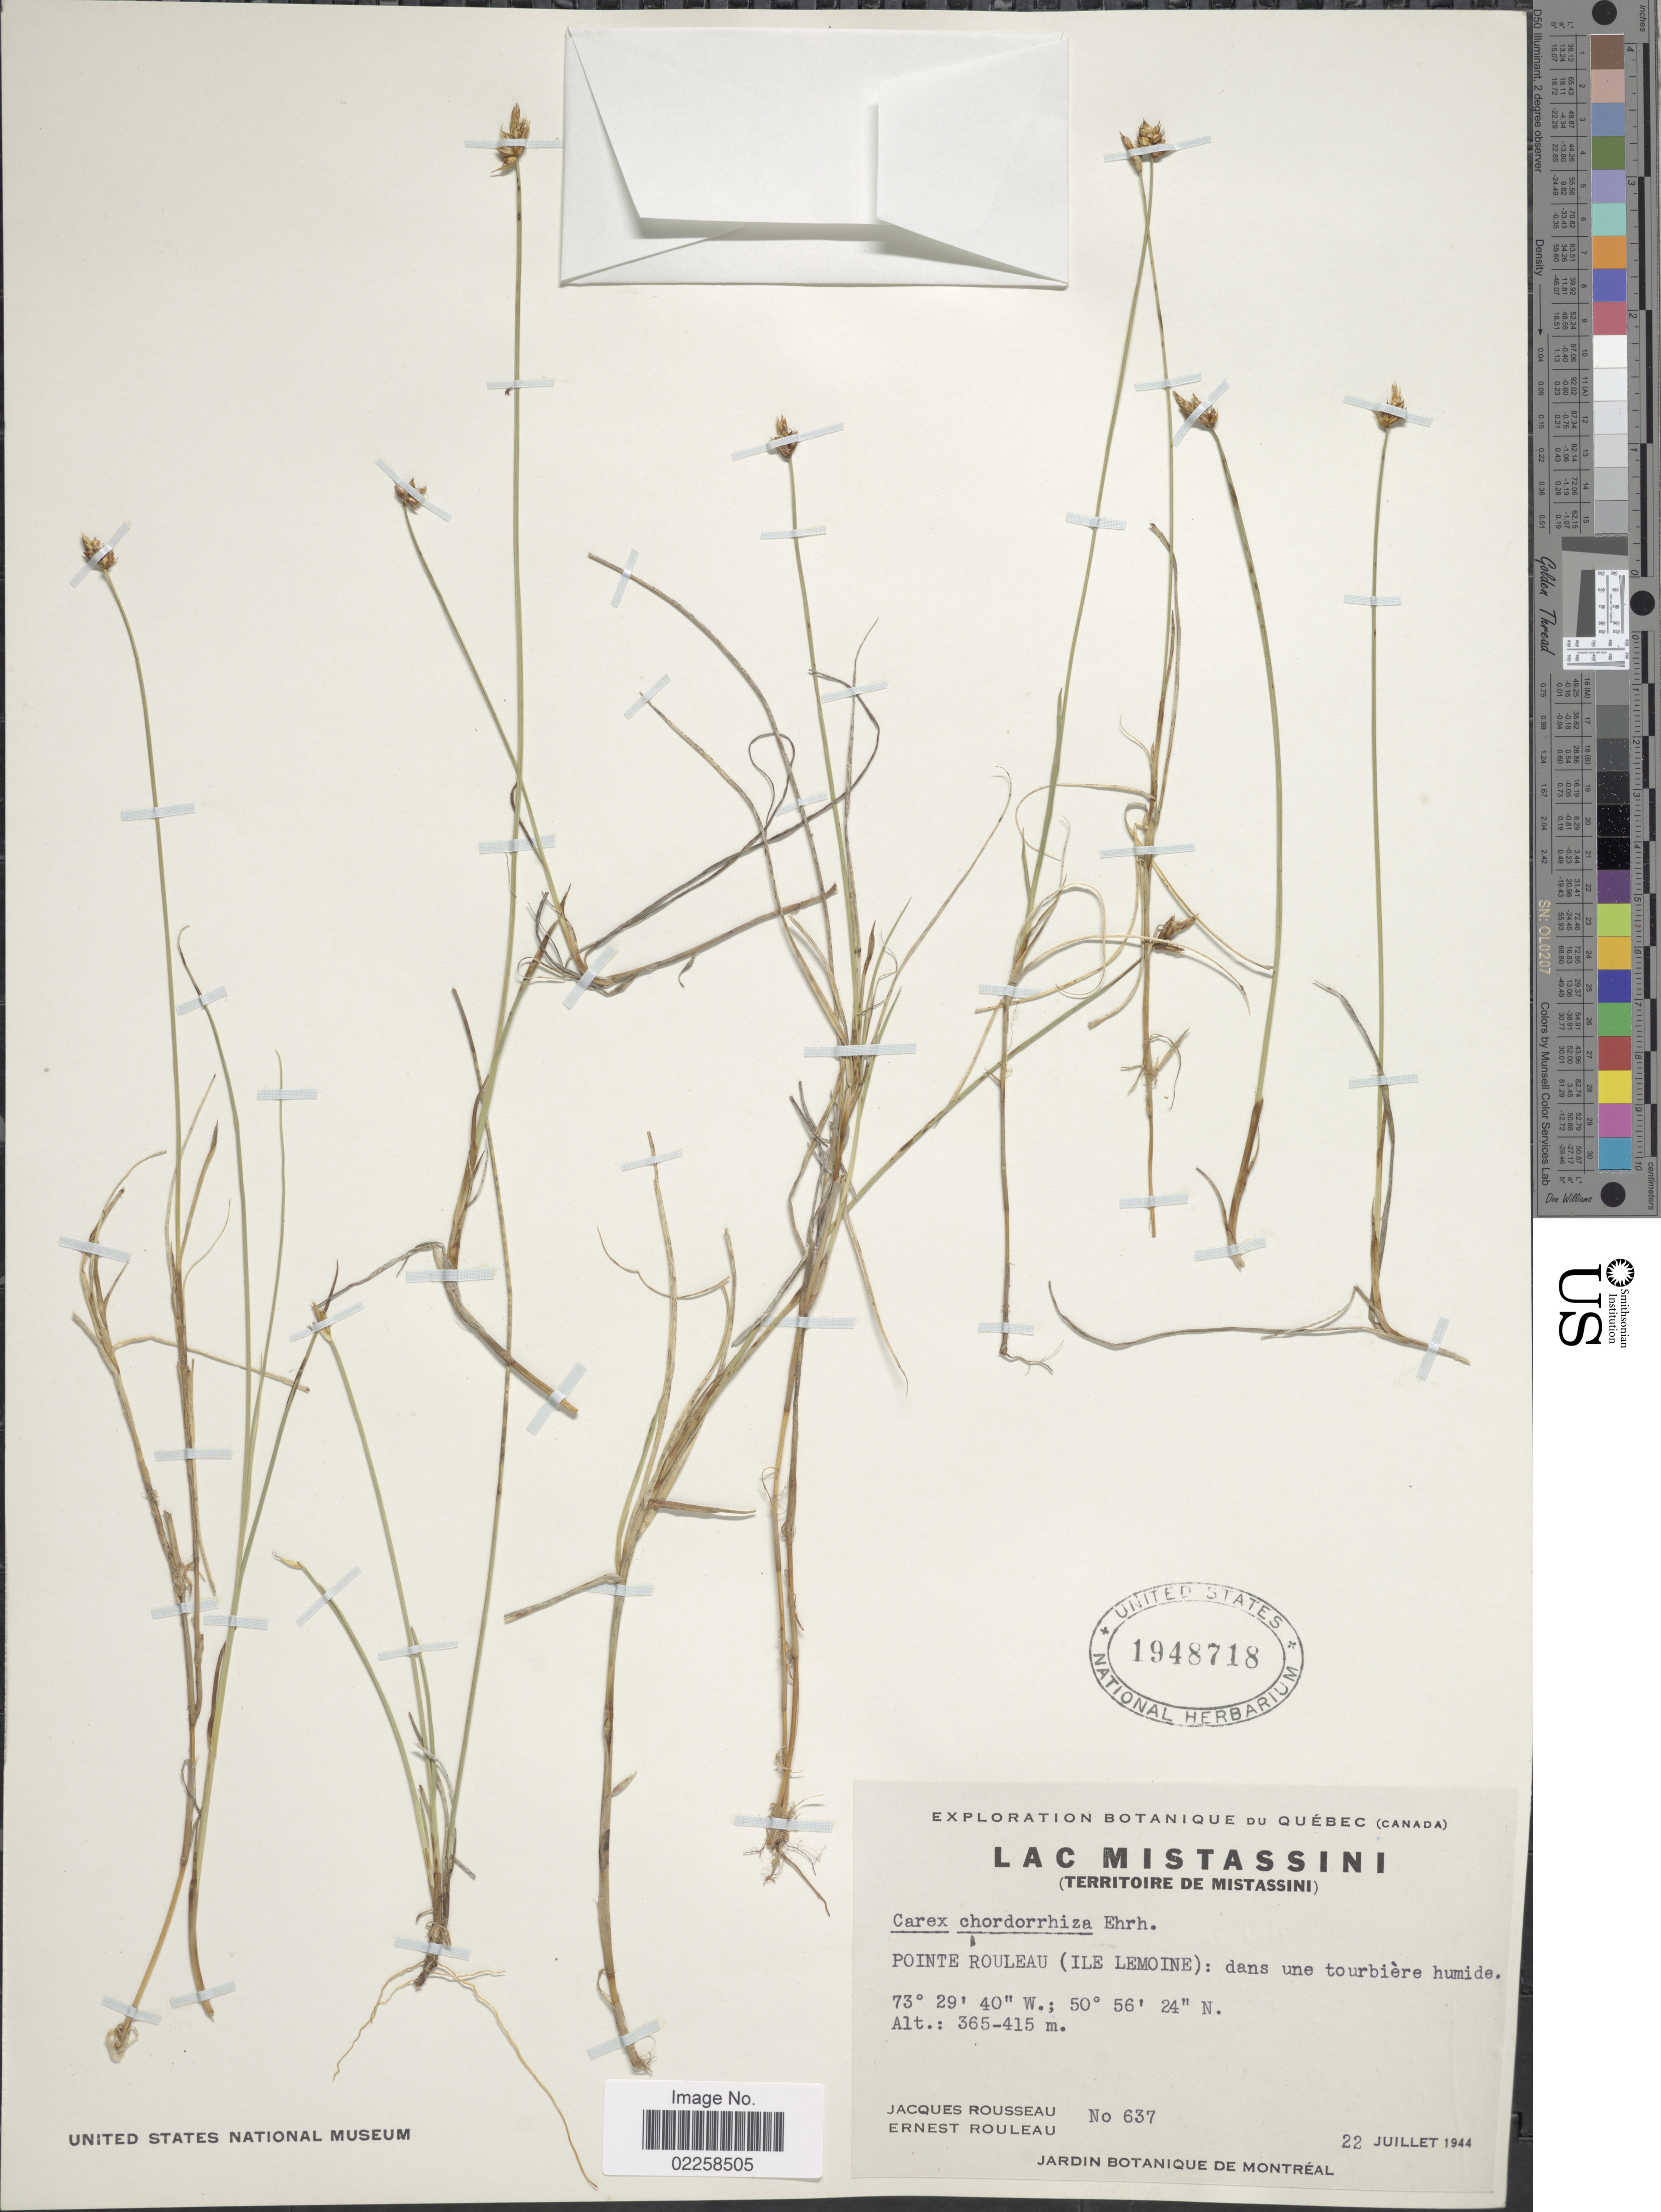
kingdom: Plantae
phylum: Tracheophyta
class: Liliopsida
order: Poales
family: Cyperaceae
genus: Carex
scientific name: Carex chordorrhiza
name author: L. f.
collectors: J. Rousseau & E. Rouleau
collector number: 637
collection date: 1944-07-22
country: Canada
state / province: Quebec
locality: Lac Mistassini. (Territoire de Mistassini). Pointe Rouleau (Ile Lemoine): dans une tourbiere humide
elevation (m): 365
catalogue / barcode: US 1948718